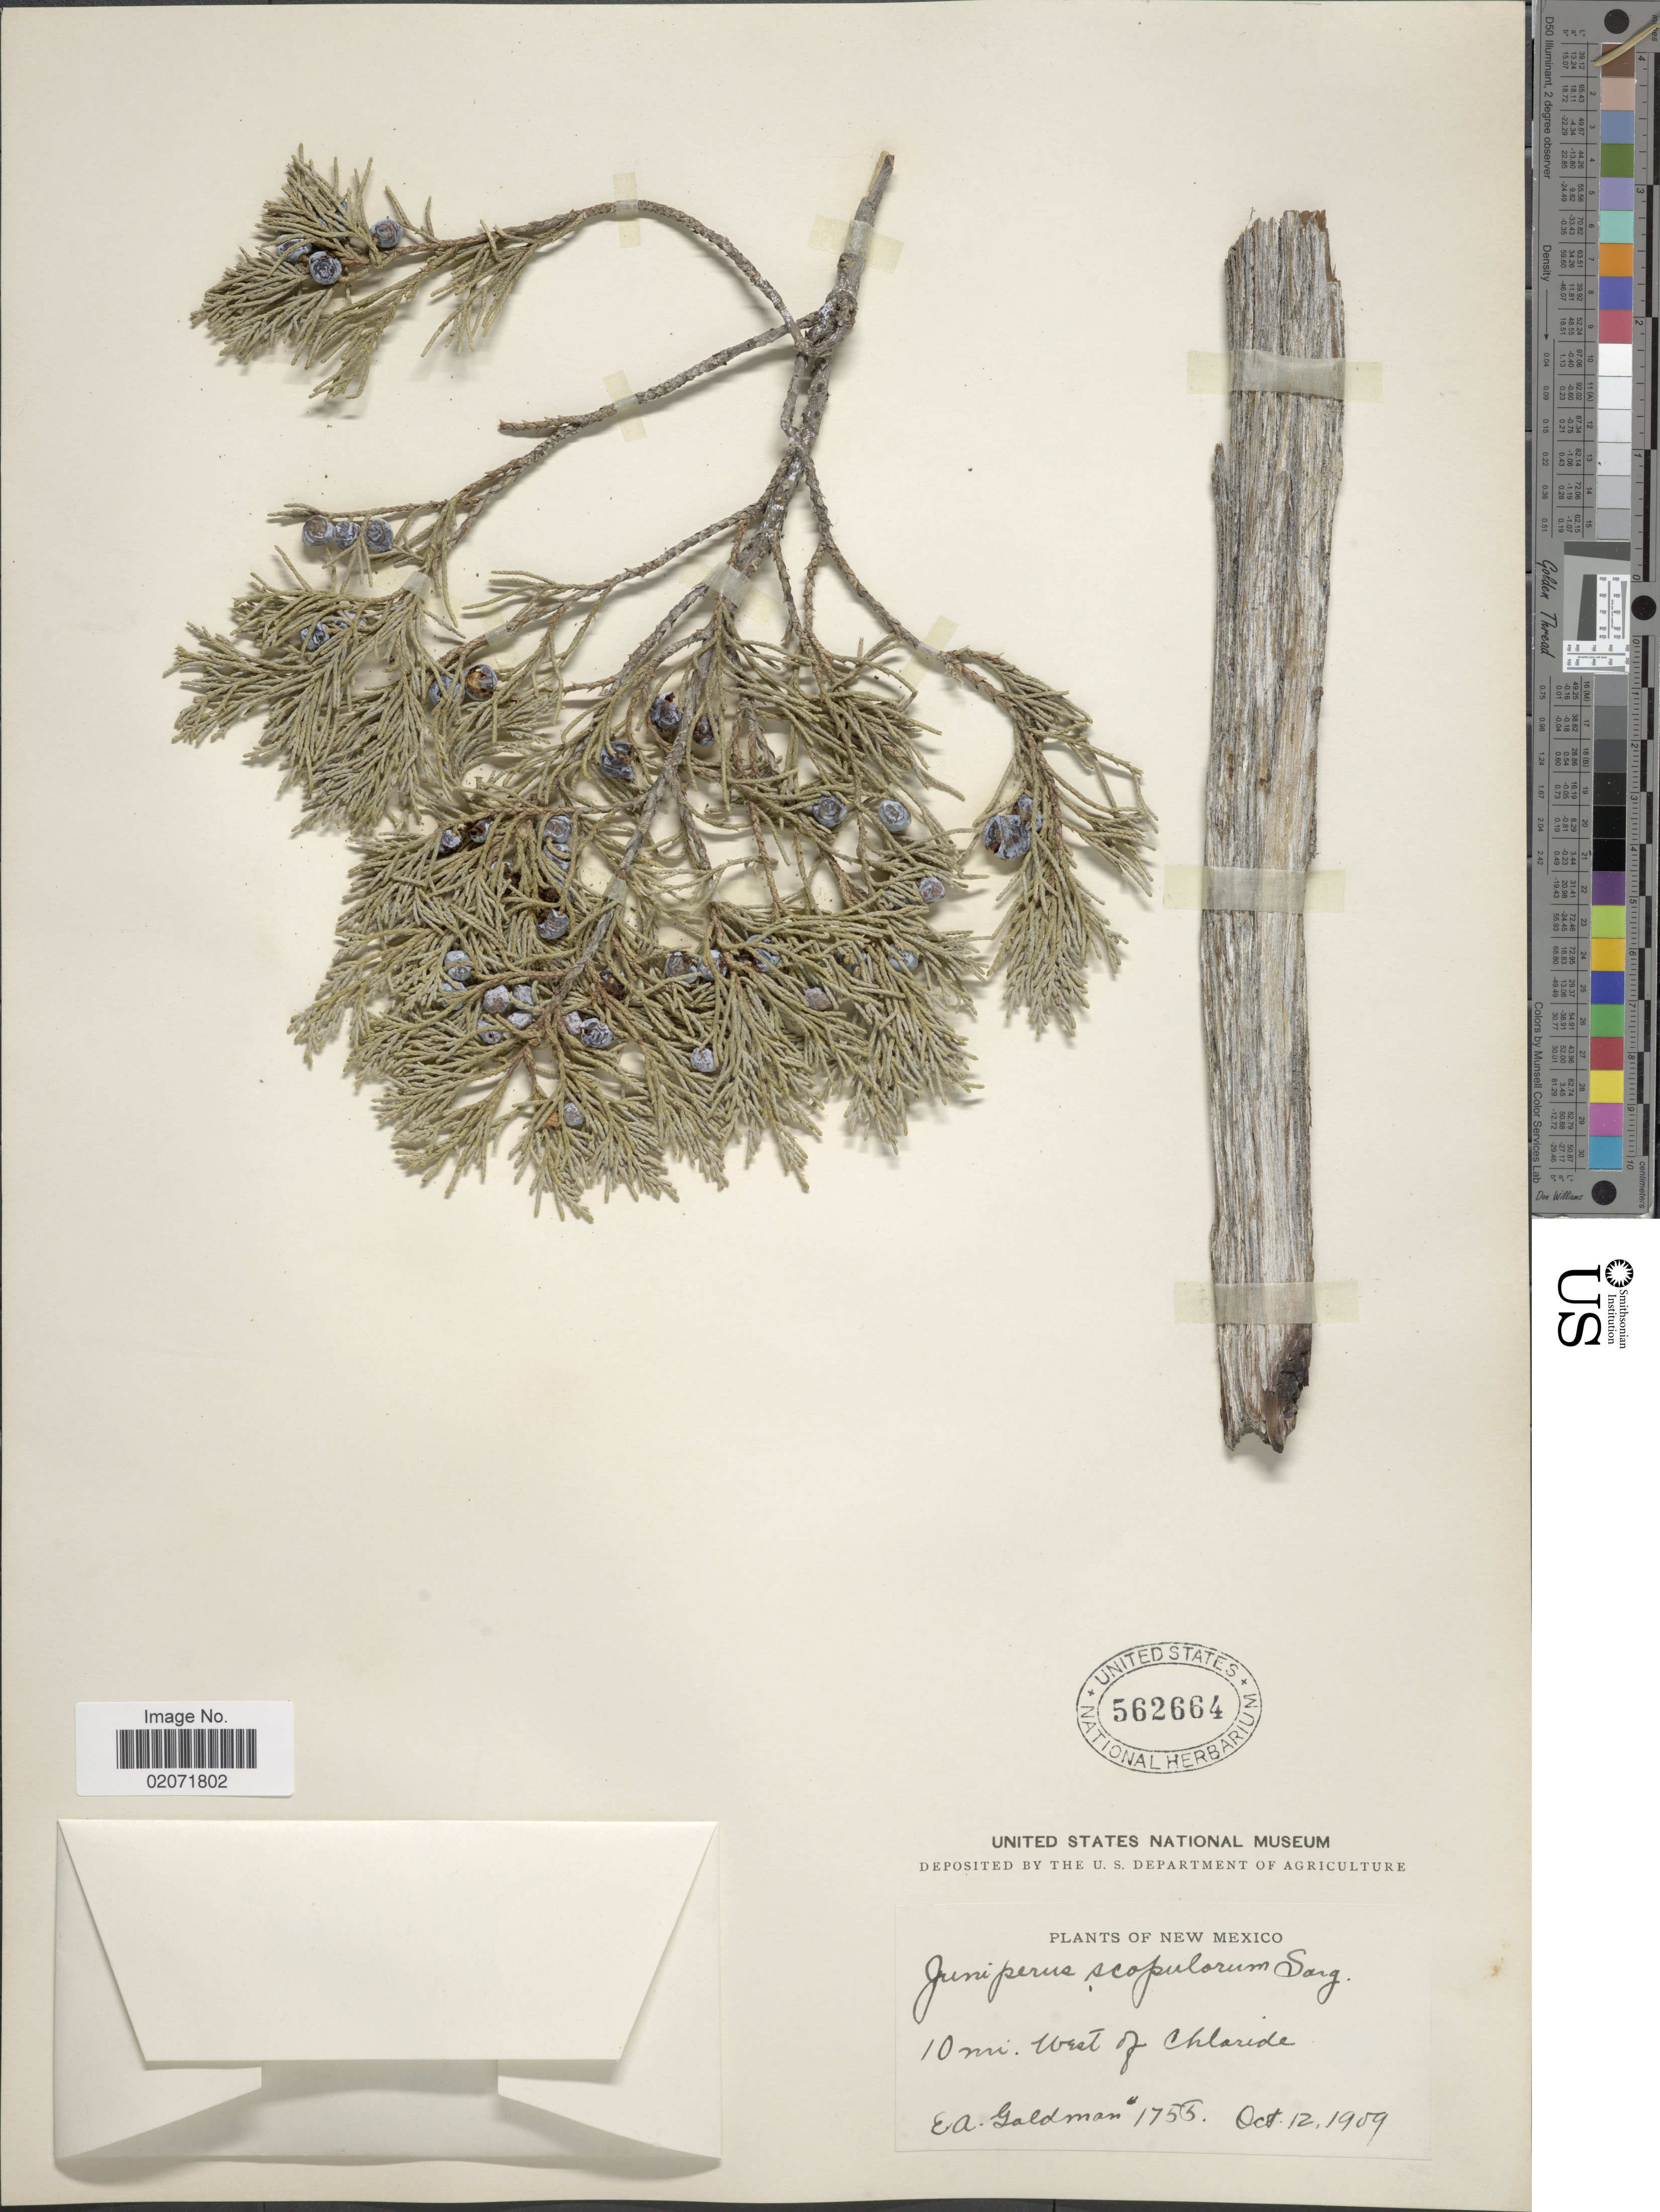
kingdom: Plantae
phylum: Tracheophyta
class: Pinopsida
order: Pinales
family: Cupressaceae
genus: Juniperus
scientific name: Juniperus scopulorum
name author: Sarg.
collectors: E. A. Goldman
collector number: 1755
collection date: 1909-10-12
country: United States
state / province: New Mexico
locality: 10 mi west of Chlaride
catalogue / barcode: US 562664